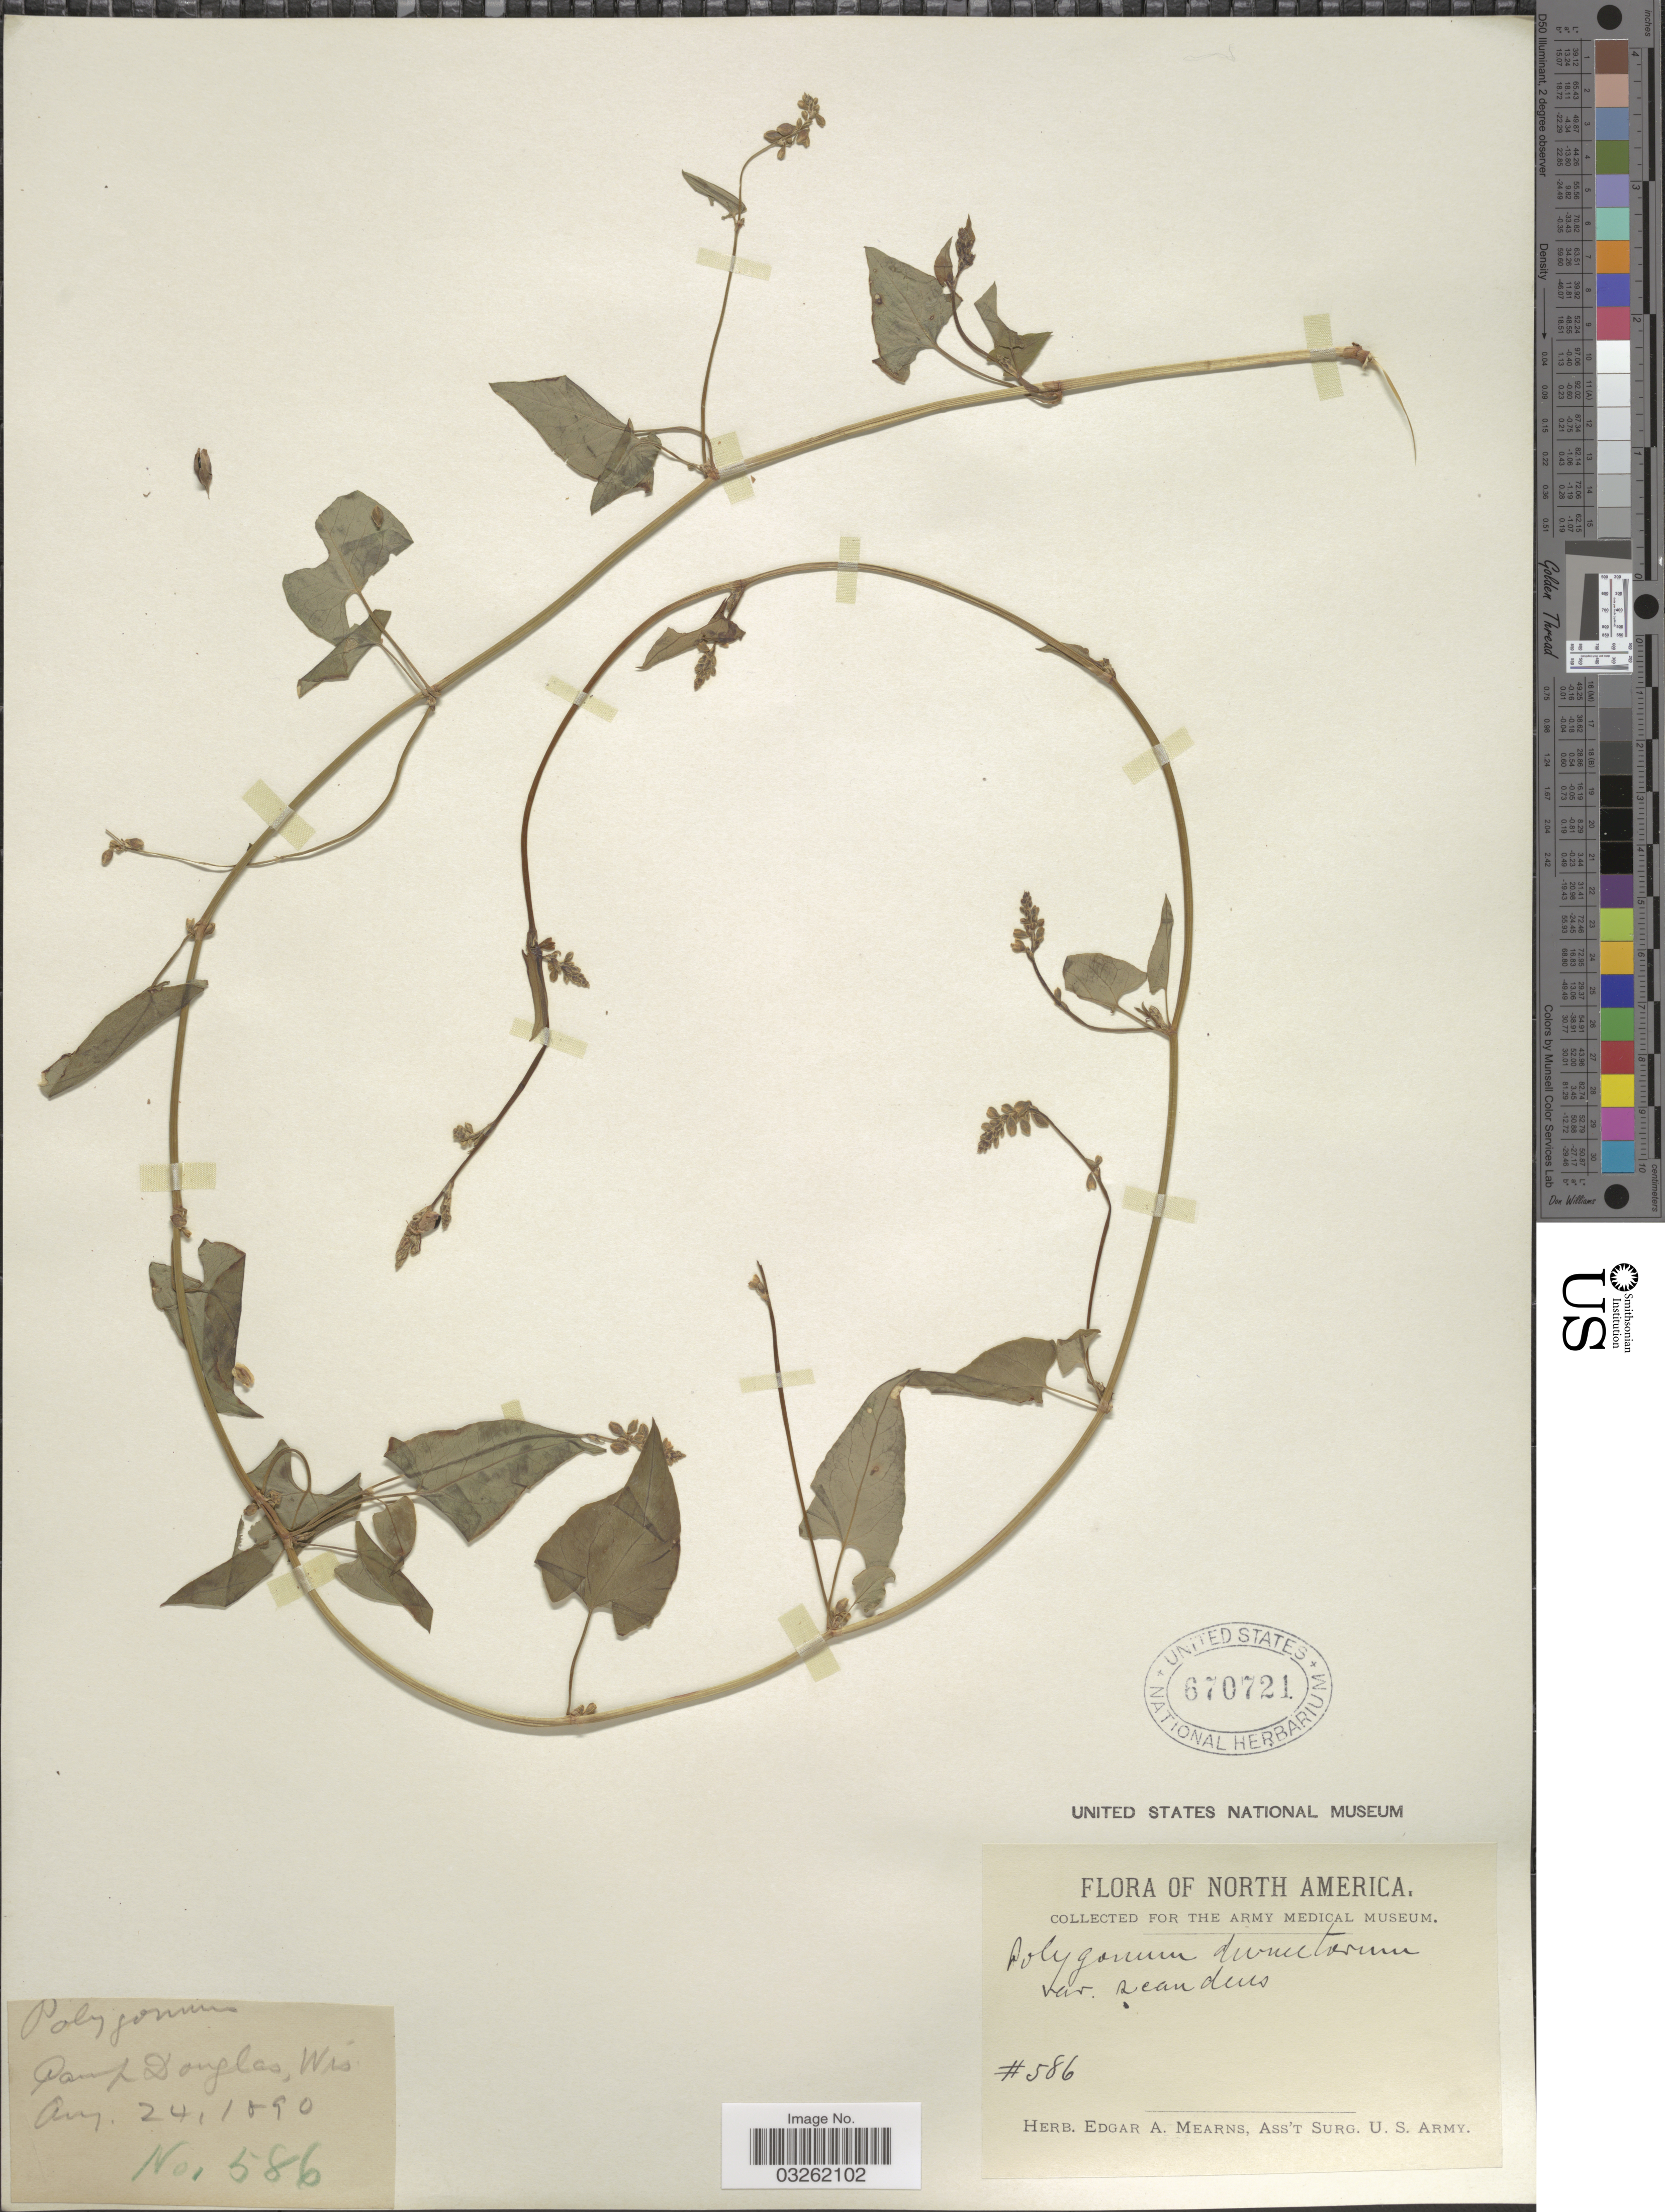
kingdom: Plantae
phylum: Tracheophyta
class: Magnoliopsida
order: Caryophyllales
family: Polygonaceae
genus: Fallopia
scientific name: Fallopia convolvulus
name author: (L.) Á. Löve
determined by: Strong, Mark T., (BOT), Smithsonian Institution - National Museum of Natural History (UNITED STATES)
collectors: ex herb. Edgar A. Mearns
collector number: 586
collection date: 1890-08-24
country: United States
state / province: Wisconsin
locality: Camp Douglas, Wis.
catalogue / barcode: US 670721